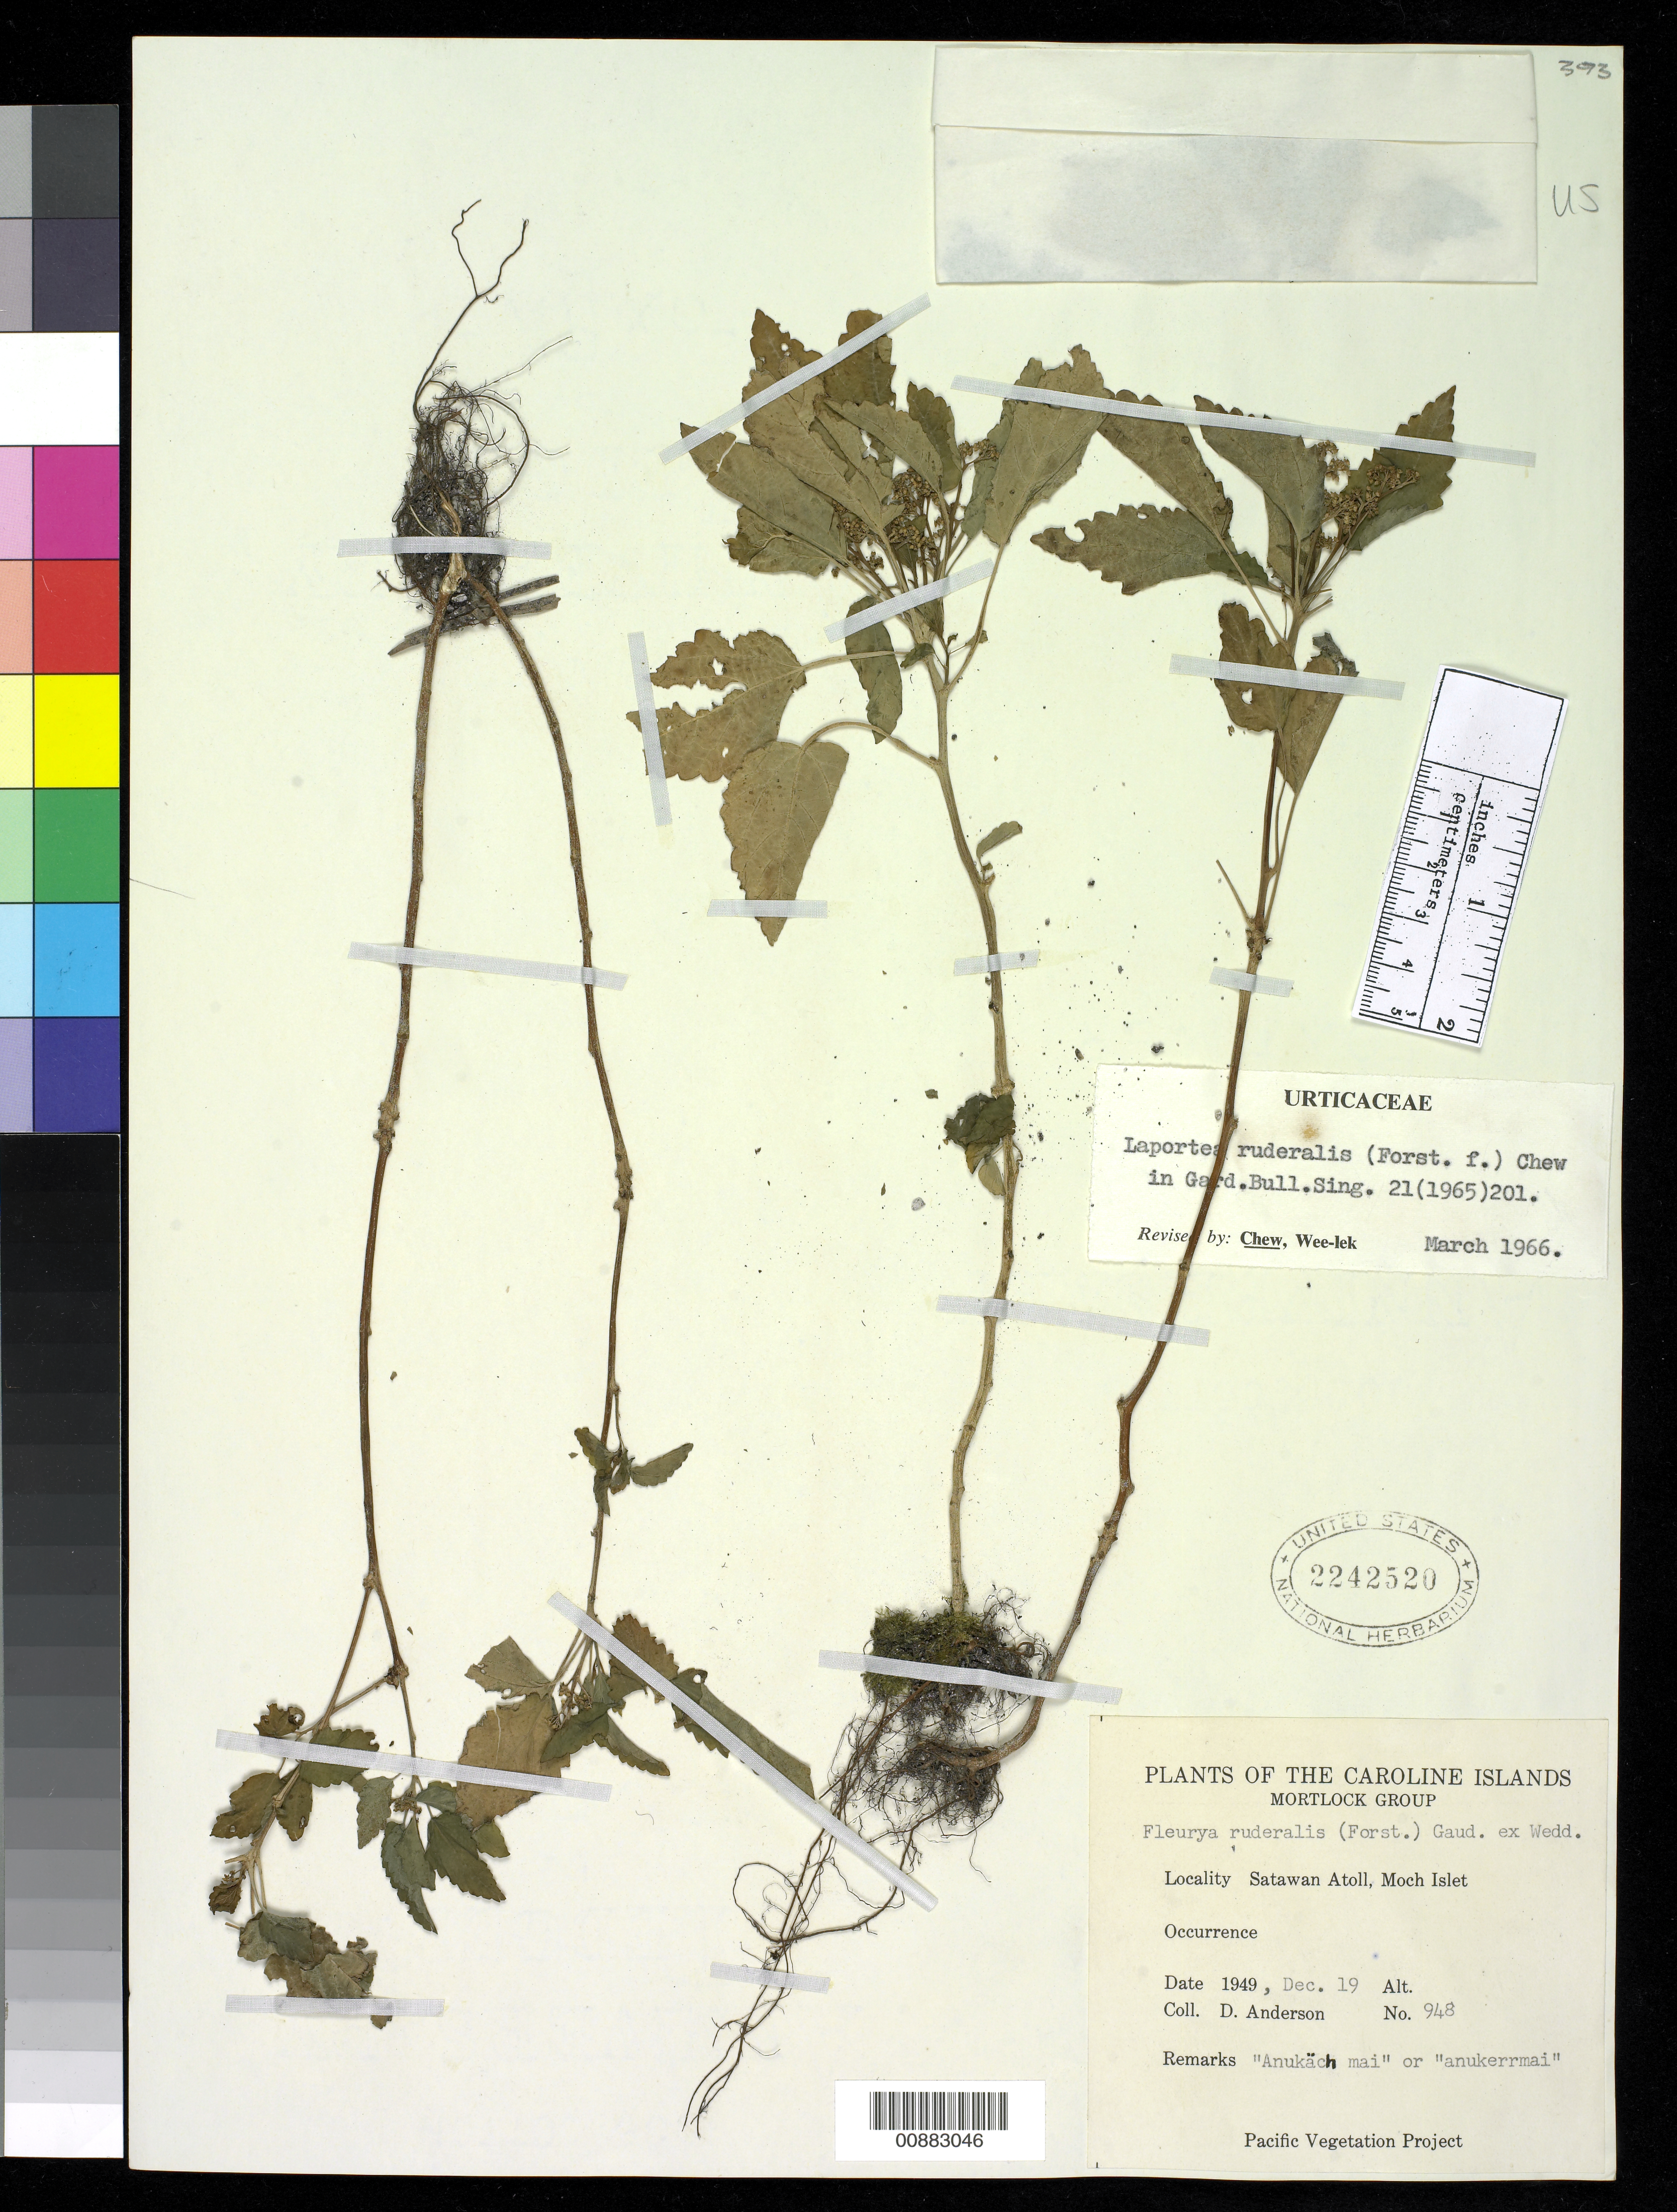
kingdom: Plantae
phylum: Tracheophyta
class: Magnoliopsida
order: Rosales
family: Urticaceae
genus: Laportea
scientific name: Laportea ruderalis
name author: (G. Forst.) Chew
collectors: D. Anderson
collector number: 948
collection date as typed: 19 Dec 1949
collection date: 1949-12-19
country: Micronesia, Federated States of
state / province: Truk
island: Satawan Atoll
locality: Moch Islet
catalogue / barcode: US 2242520